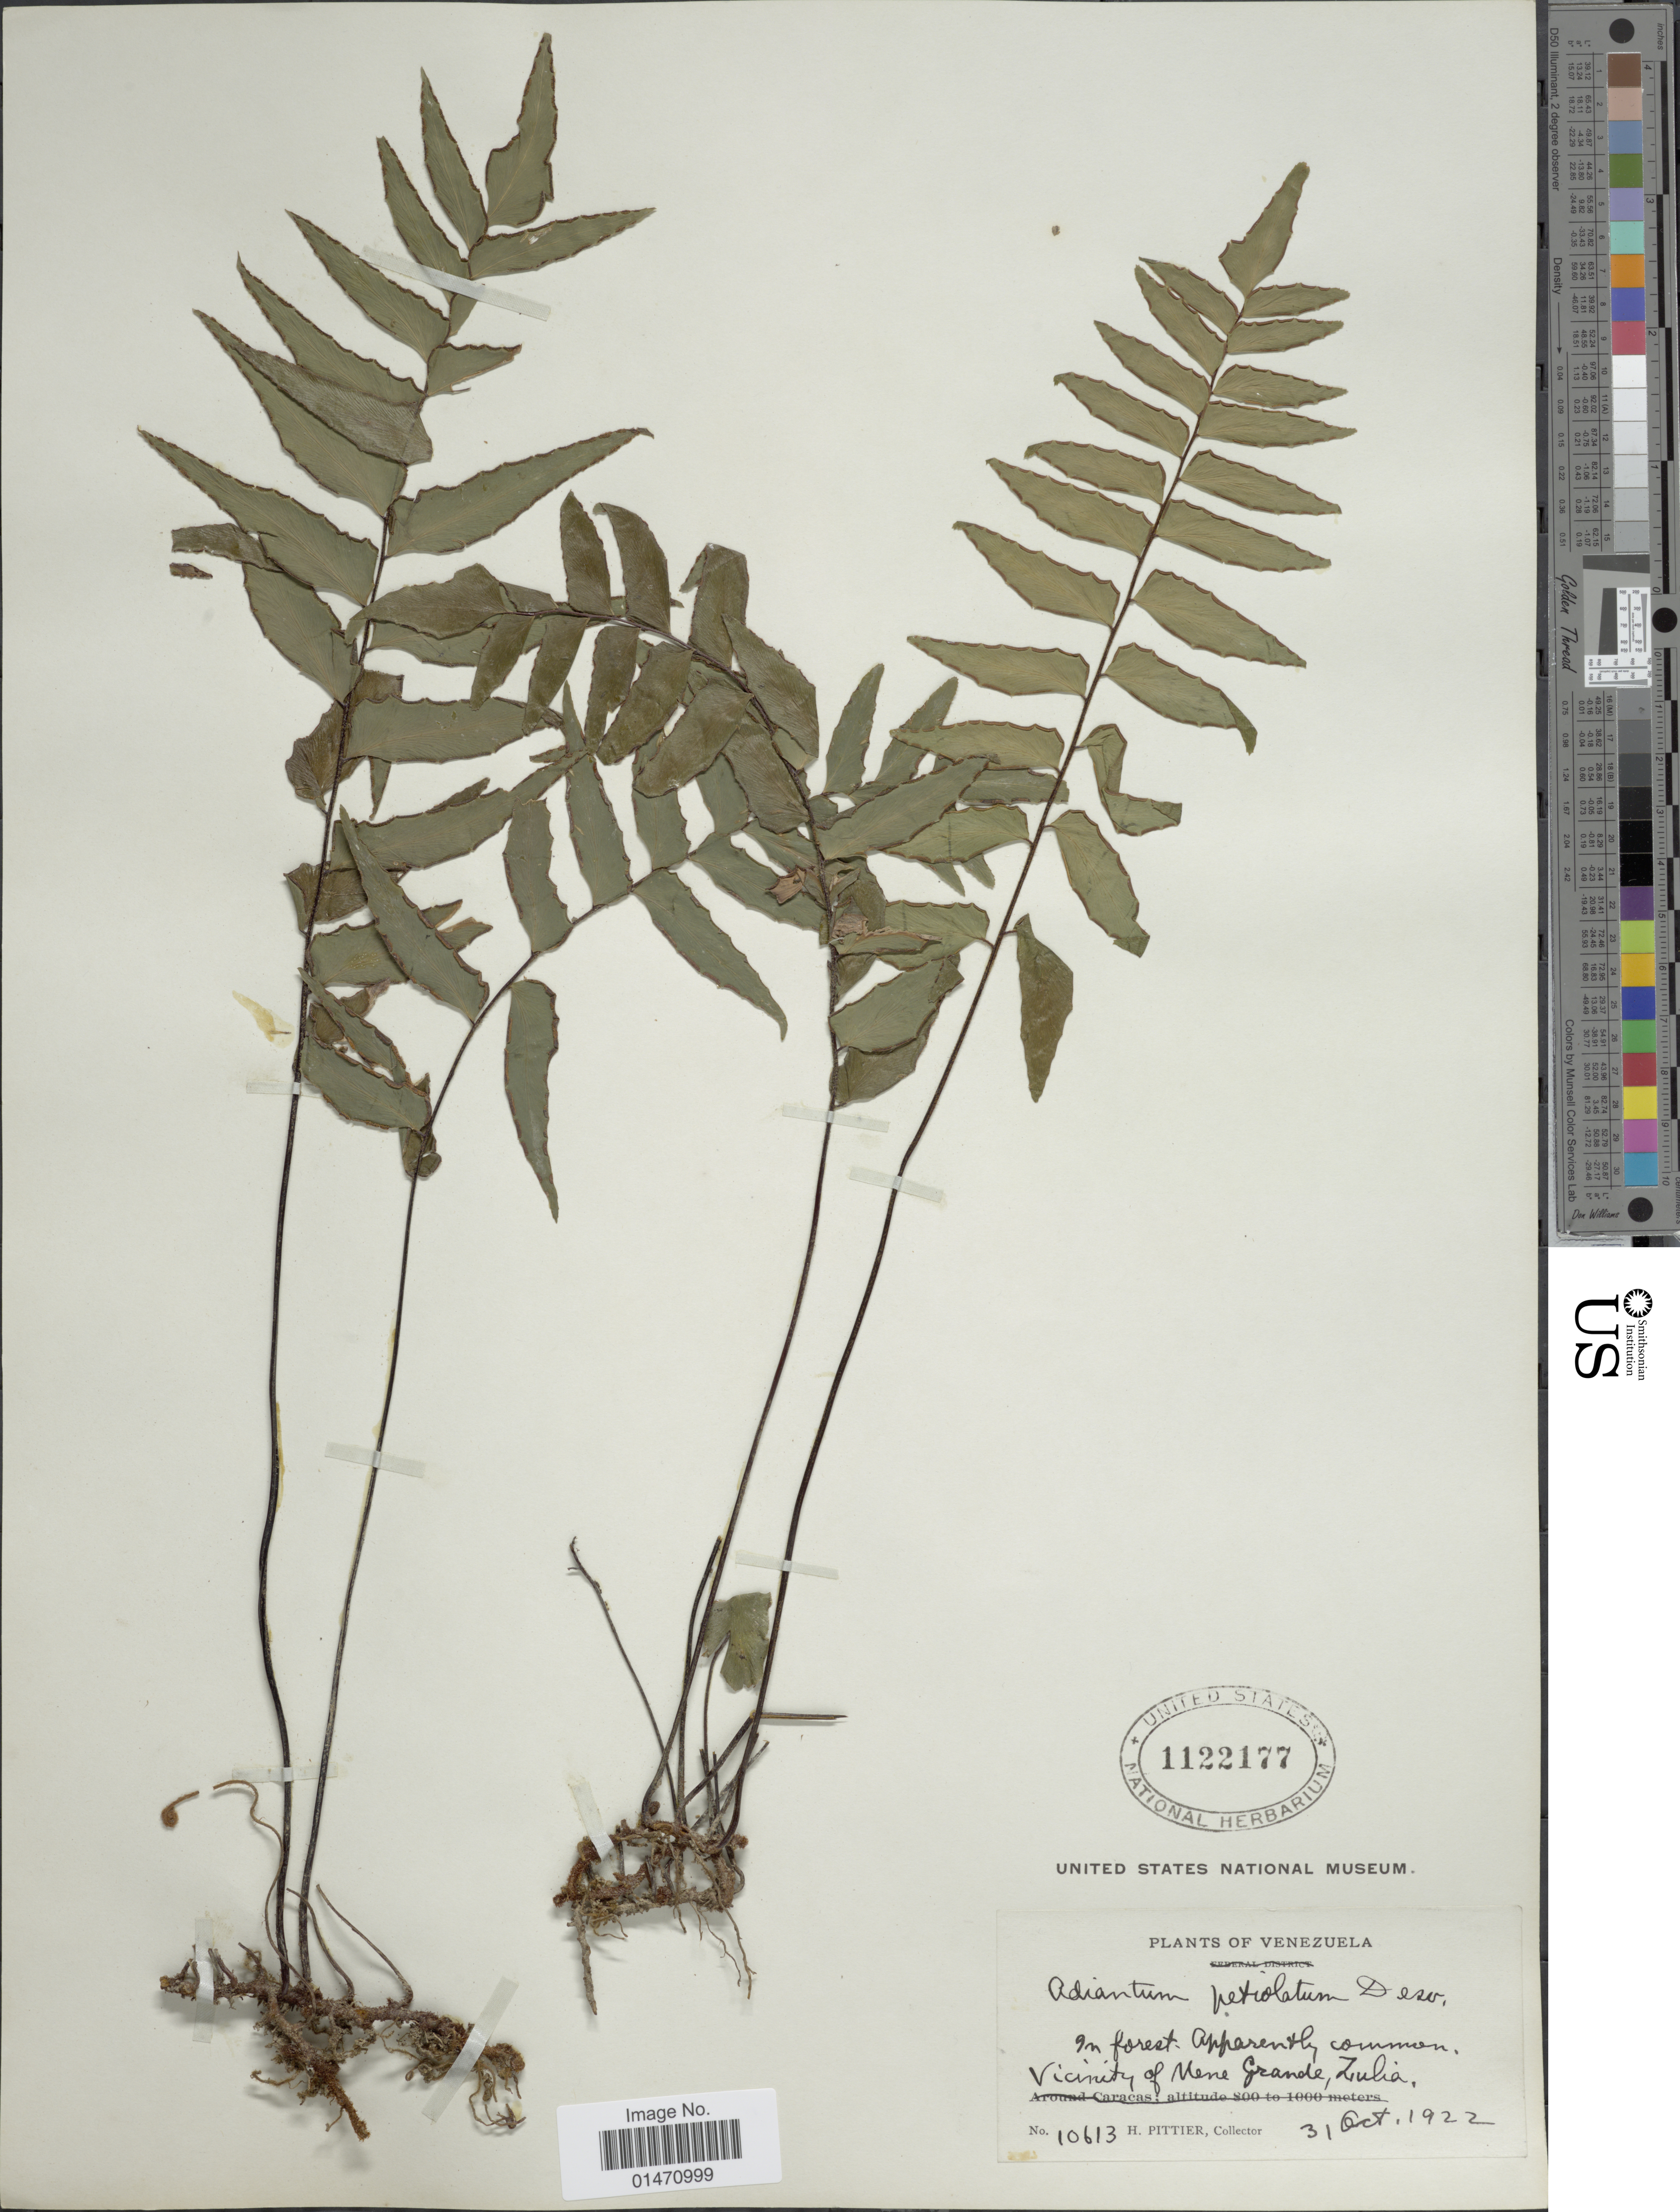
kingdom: Plantae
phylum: Tracheophyta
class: Polypodiopsida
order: Polypodiales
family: Pteridaceae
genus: Adiantum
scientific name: Adiantum petiolatum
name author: Desv.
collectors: H. F. Pittier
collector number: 10613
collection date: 1922-10-31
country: Venezuela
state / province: Zulia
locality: Venzuela, in forest apparently common Vicinity of Mene Grande, Zulia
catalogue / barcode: US 1122177